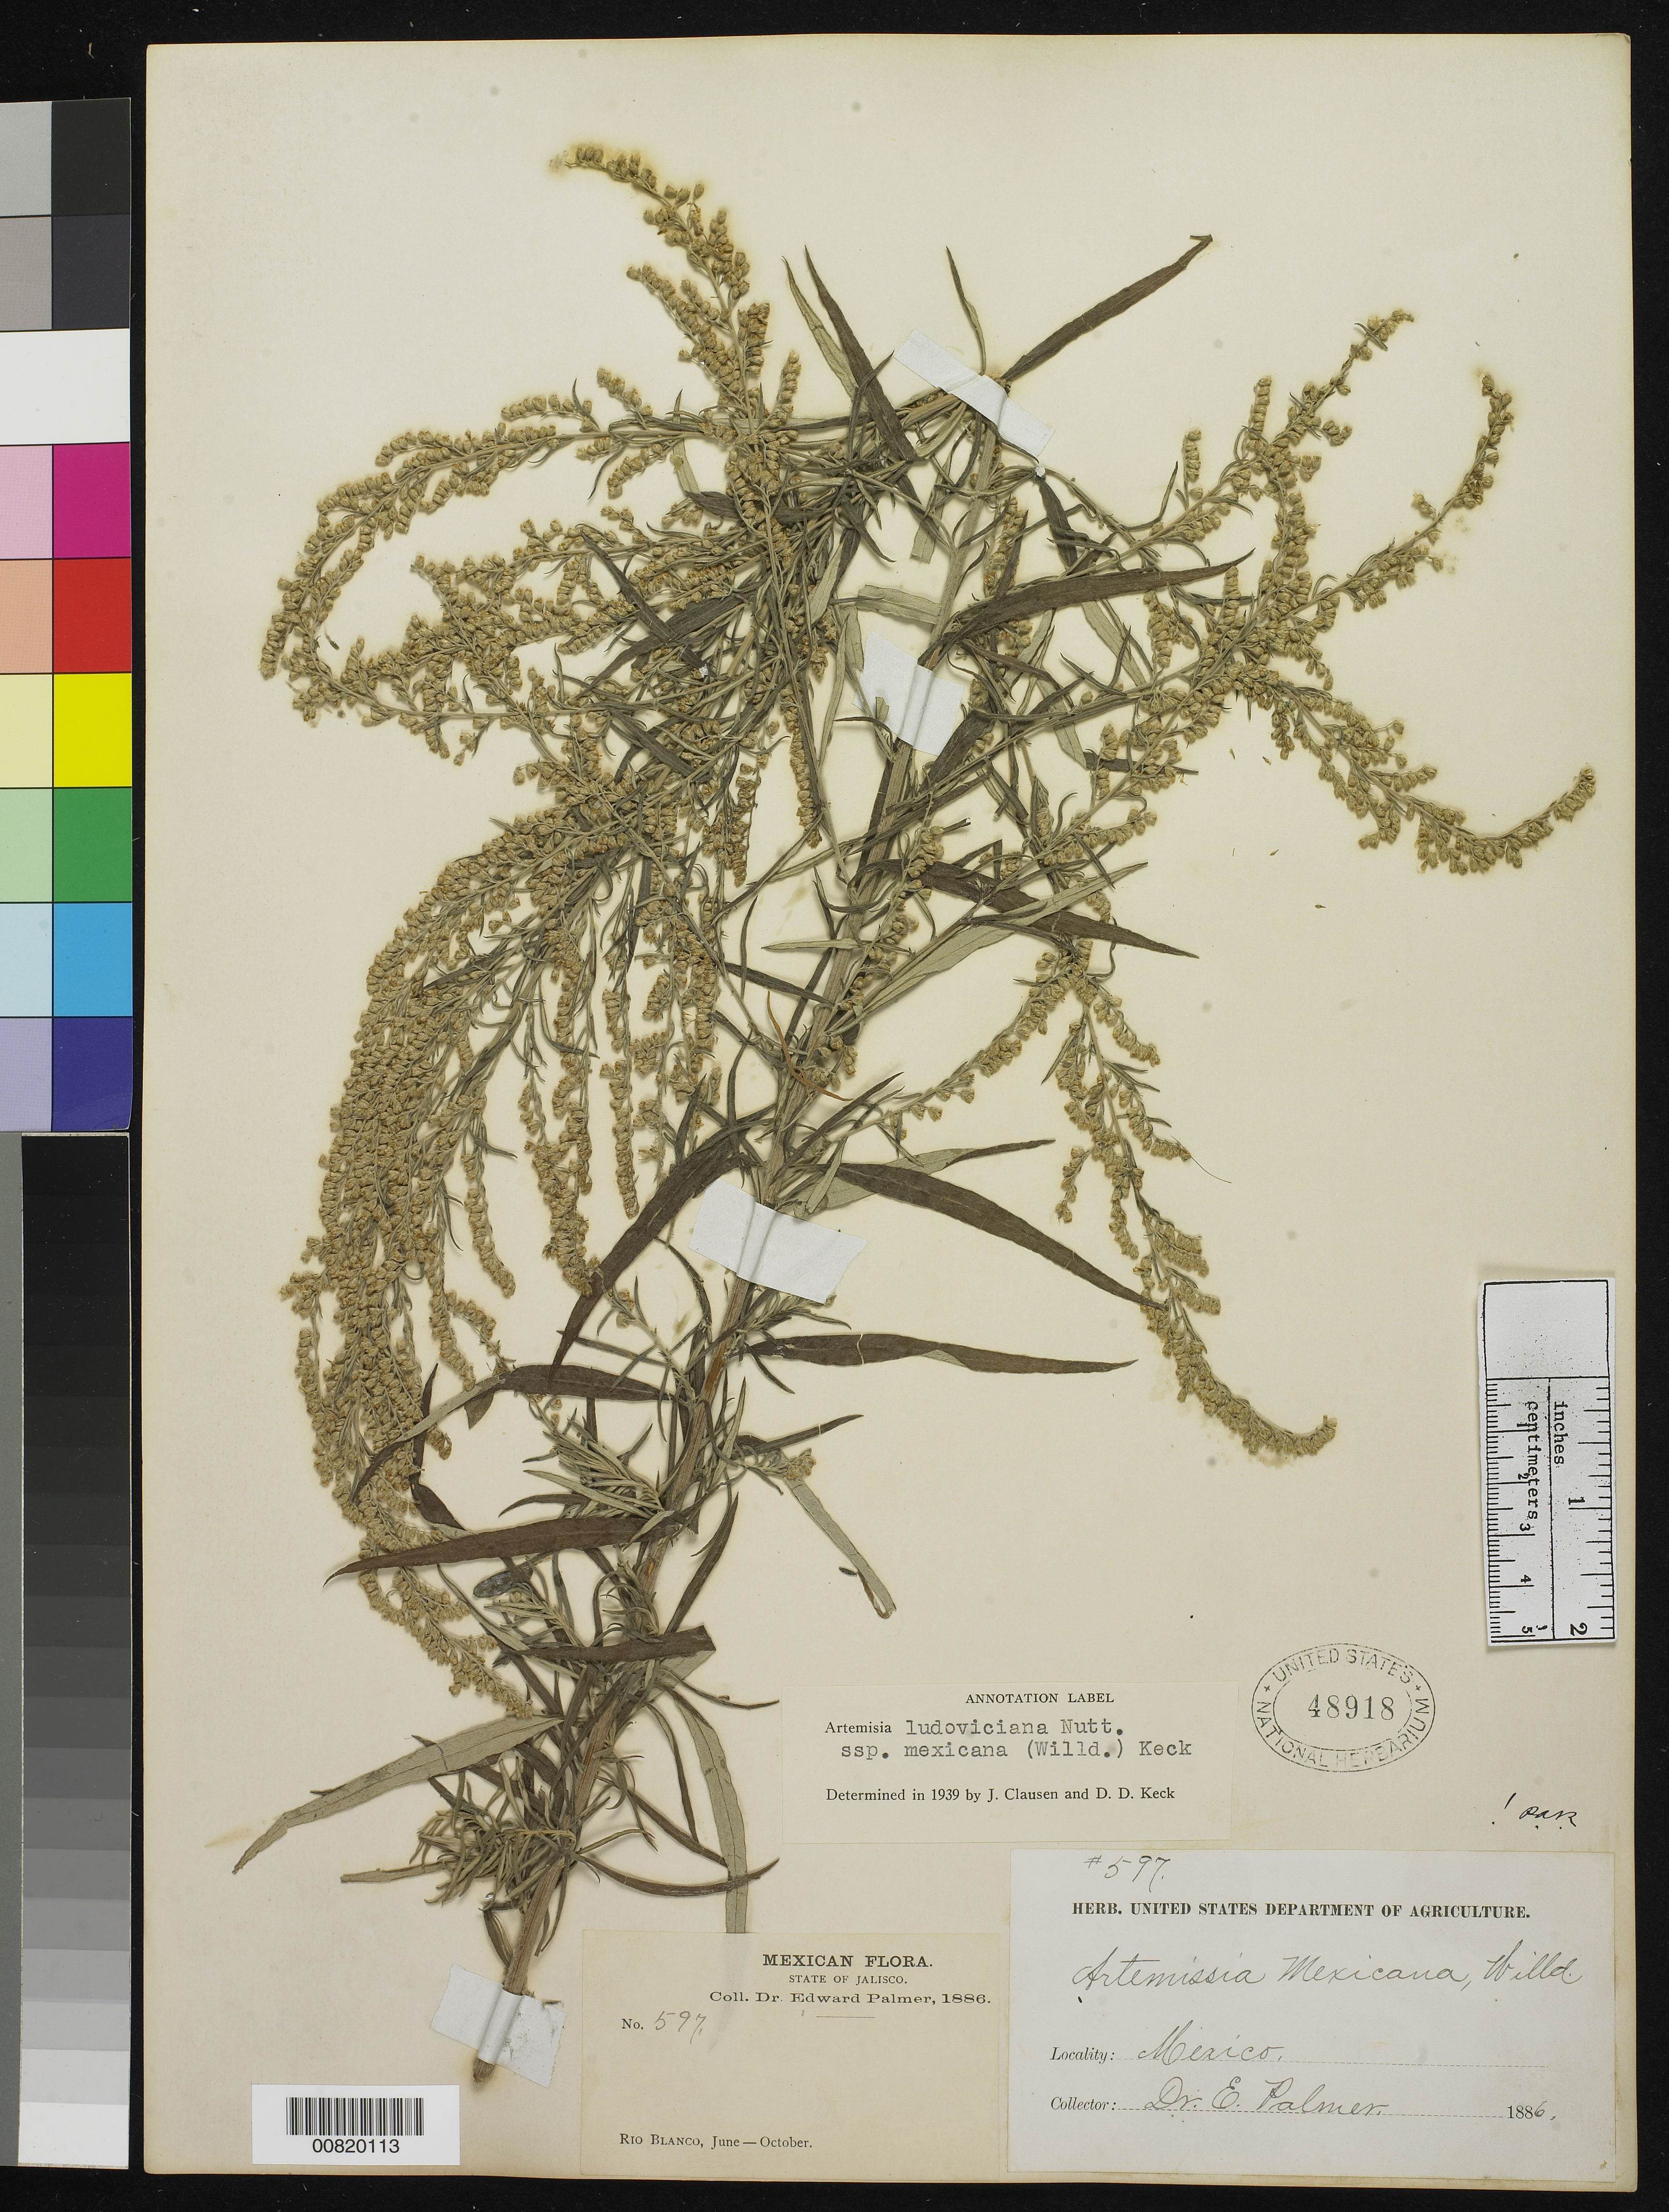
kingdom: Plantae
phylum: Tracheophyta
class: Magnoliopsida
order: Asterales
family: Asteraceae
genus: Artemisia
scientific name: Artemisia ludoviciana subsp. mexicana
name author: (Willd. ex Spreng.) D.D. Keck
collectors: E. Palmer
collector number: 597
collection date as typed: Jun 1886 to -- Oct 1886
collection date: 1886-06/1886-10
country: Mexico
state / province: Jalisco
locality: Rio Blanco, Jalisco.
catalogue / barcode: US 48918